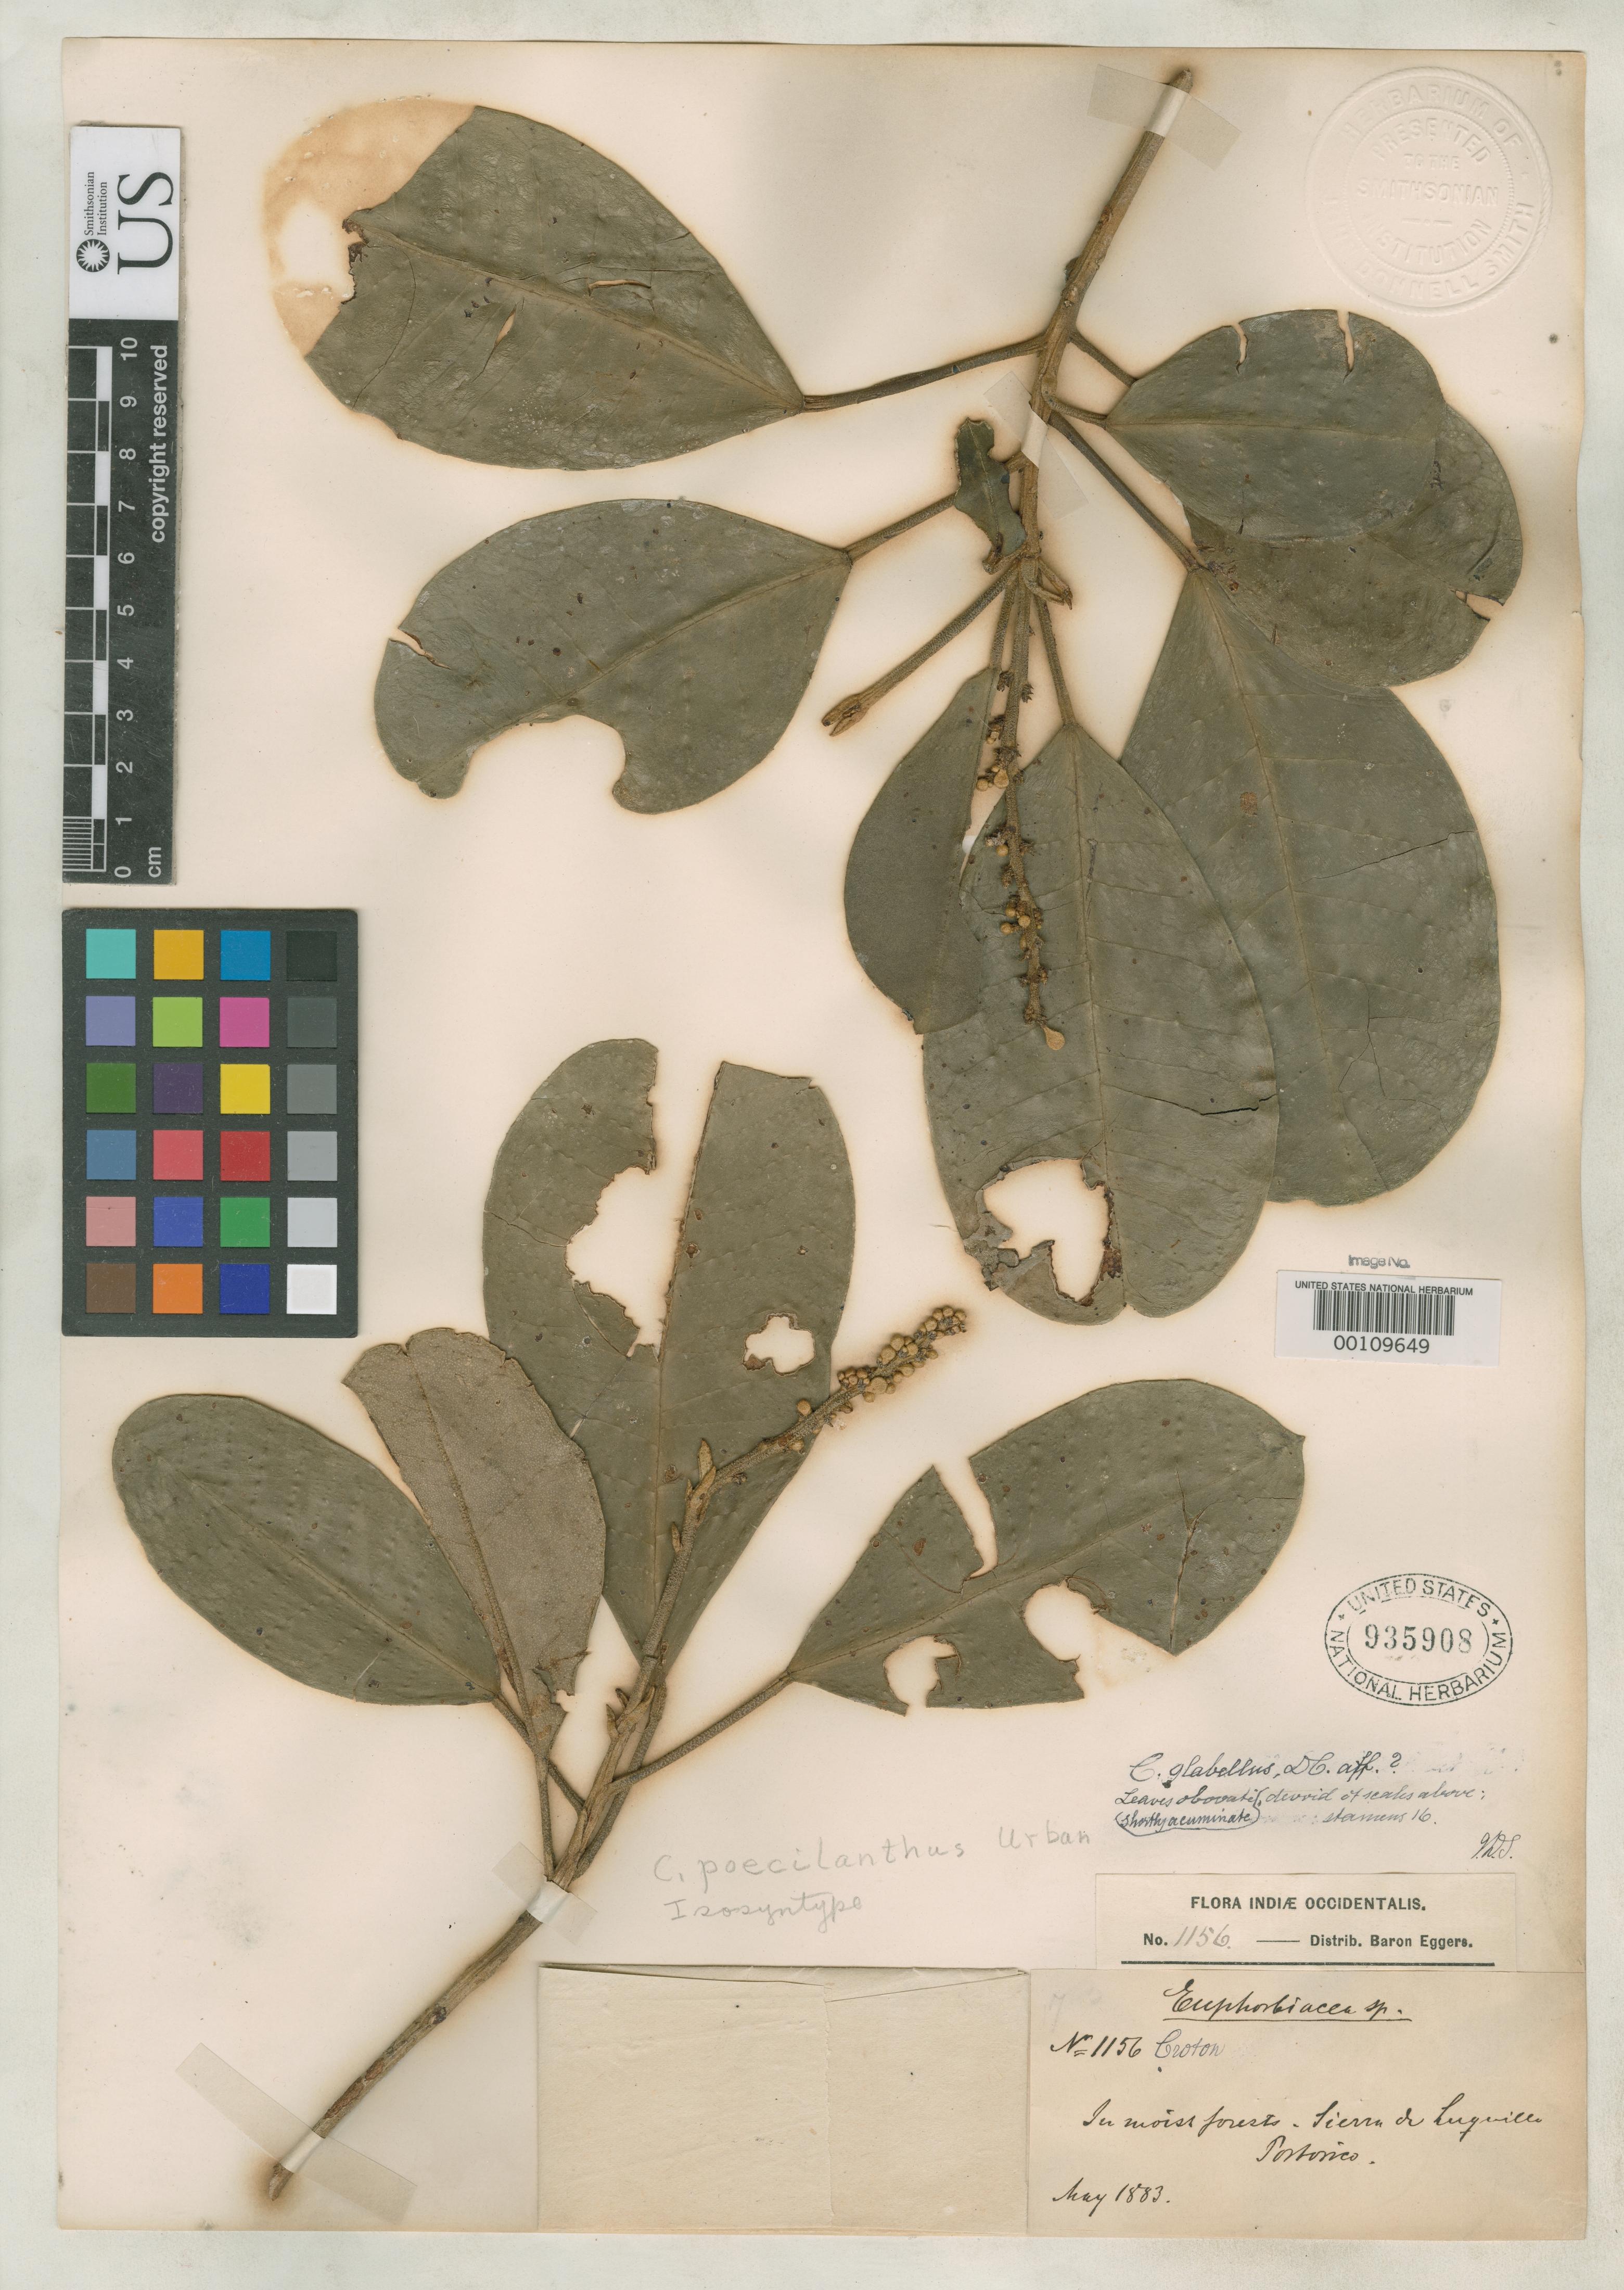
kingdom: Plantae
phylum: Tracheophyta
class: Magnoliopsida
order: Malpighiales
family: Euphorbiaceae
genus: Croton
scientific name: Croton poecilanthus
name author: Urb.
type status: Isosyntype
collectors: H. F. A. von Eggers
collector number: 1156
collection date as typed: May 1883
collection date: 1883-05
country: Puerto Rico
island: Greater Antilles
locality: Sierra de Naguabo ad Rio Blanco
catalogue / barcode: US 935908